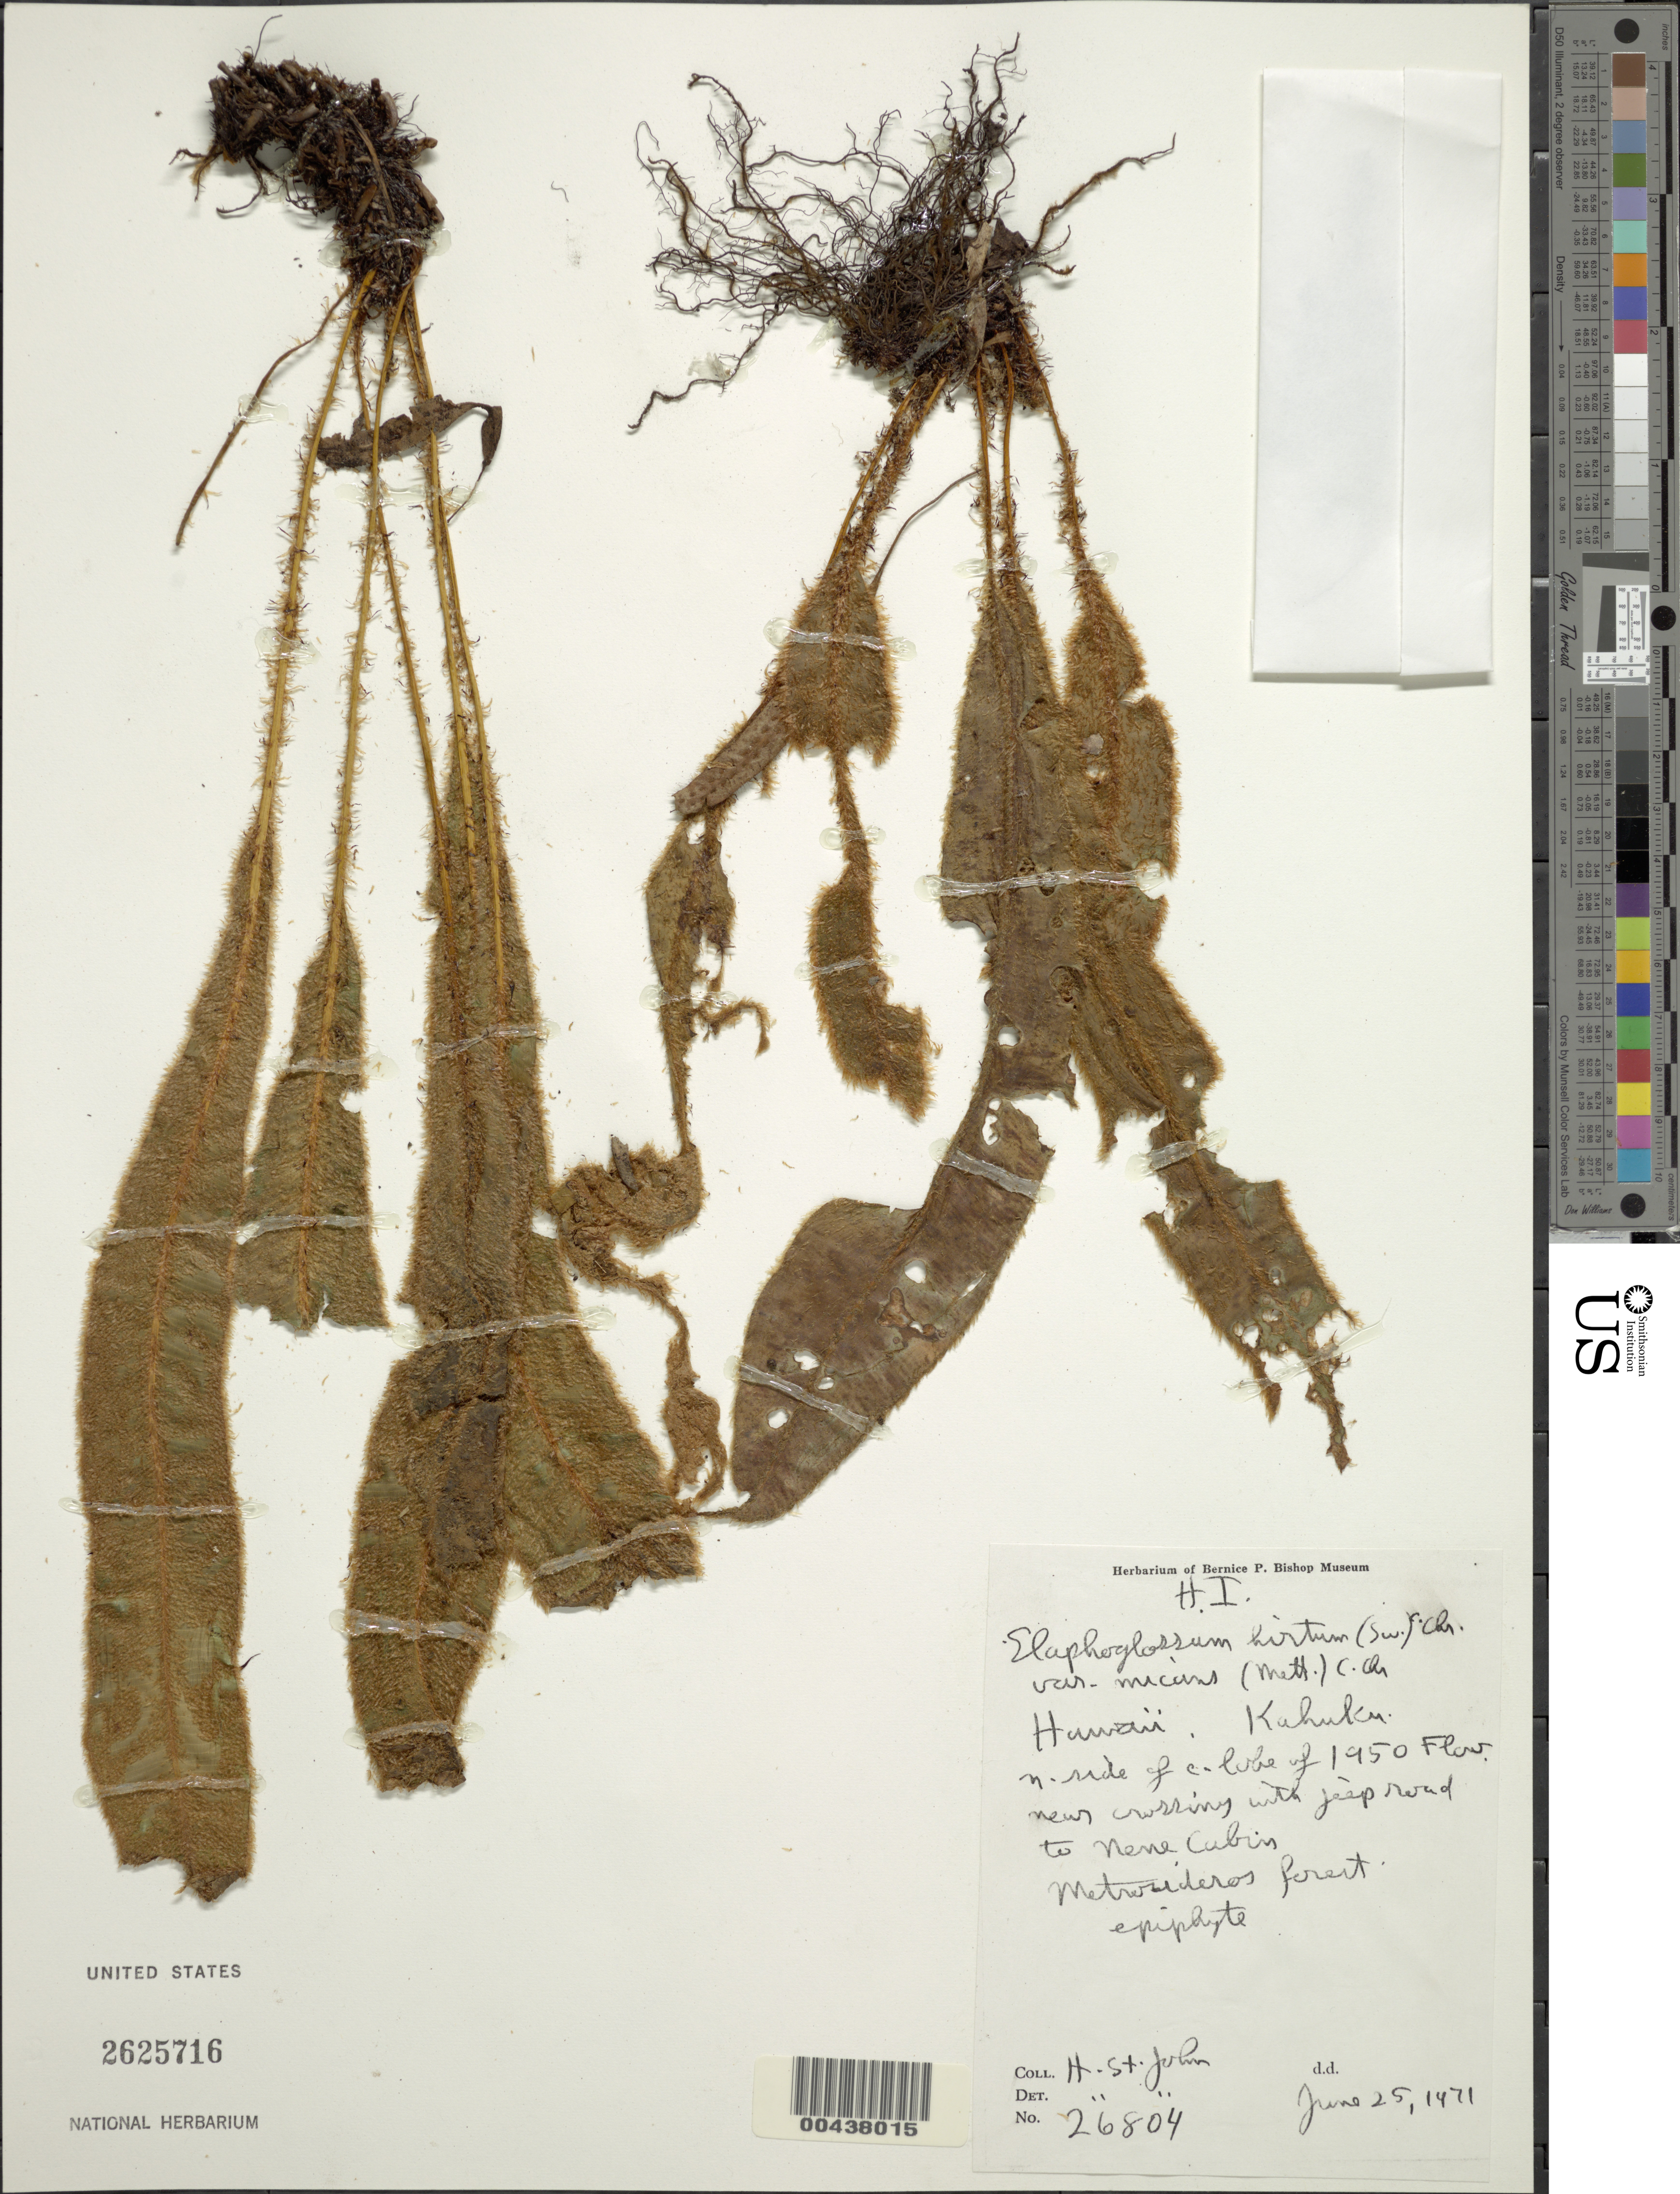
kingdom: Plantae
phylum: Tracheophyta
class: Polypodiopsida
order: Polypodiales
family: Dryopteridaceae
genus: Elaphoglossum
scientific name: Elaphoglossum hirtum var. micans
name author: C. Chr.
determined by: St. John, H.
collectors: H. St. John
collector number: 26804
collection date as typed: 25 Jun 1971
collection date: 1971-06-25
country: United States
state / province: Hawaii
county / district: Hawaii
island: Hawaii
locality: Kahuku. N side of c. lobe of 1950 flow. new crossing with jeep road to Nene Cabin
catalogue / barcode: US 2625716